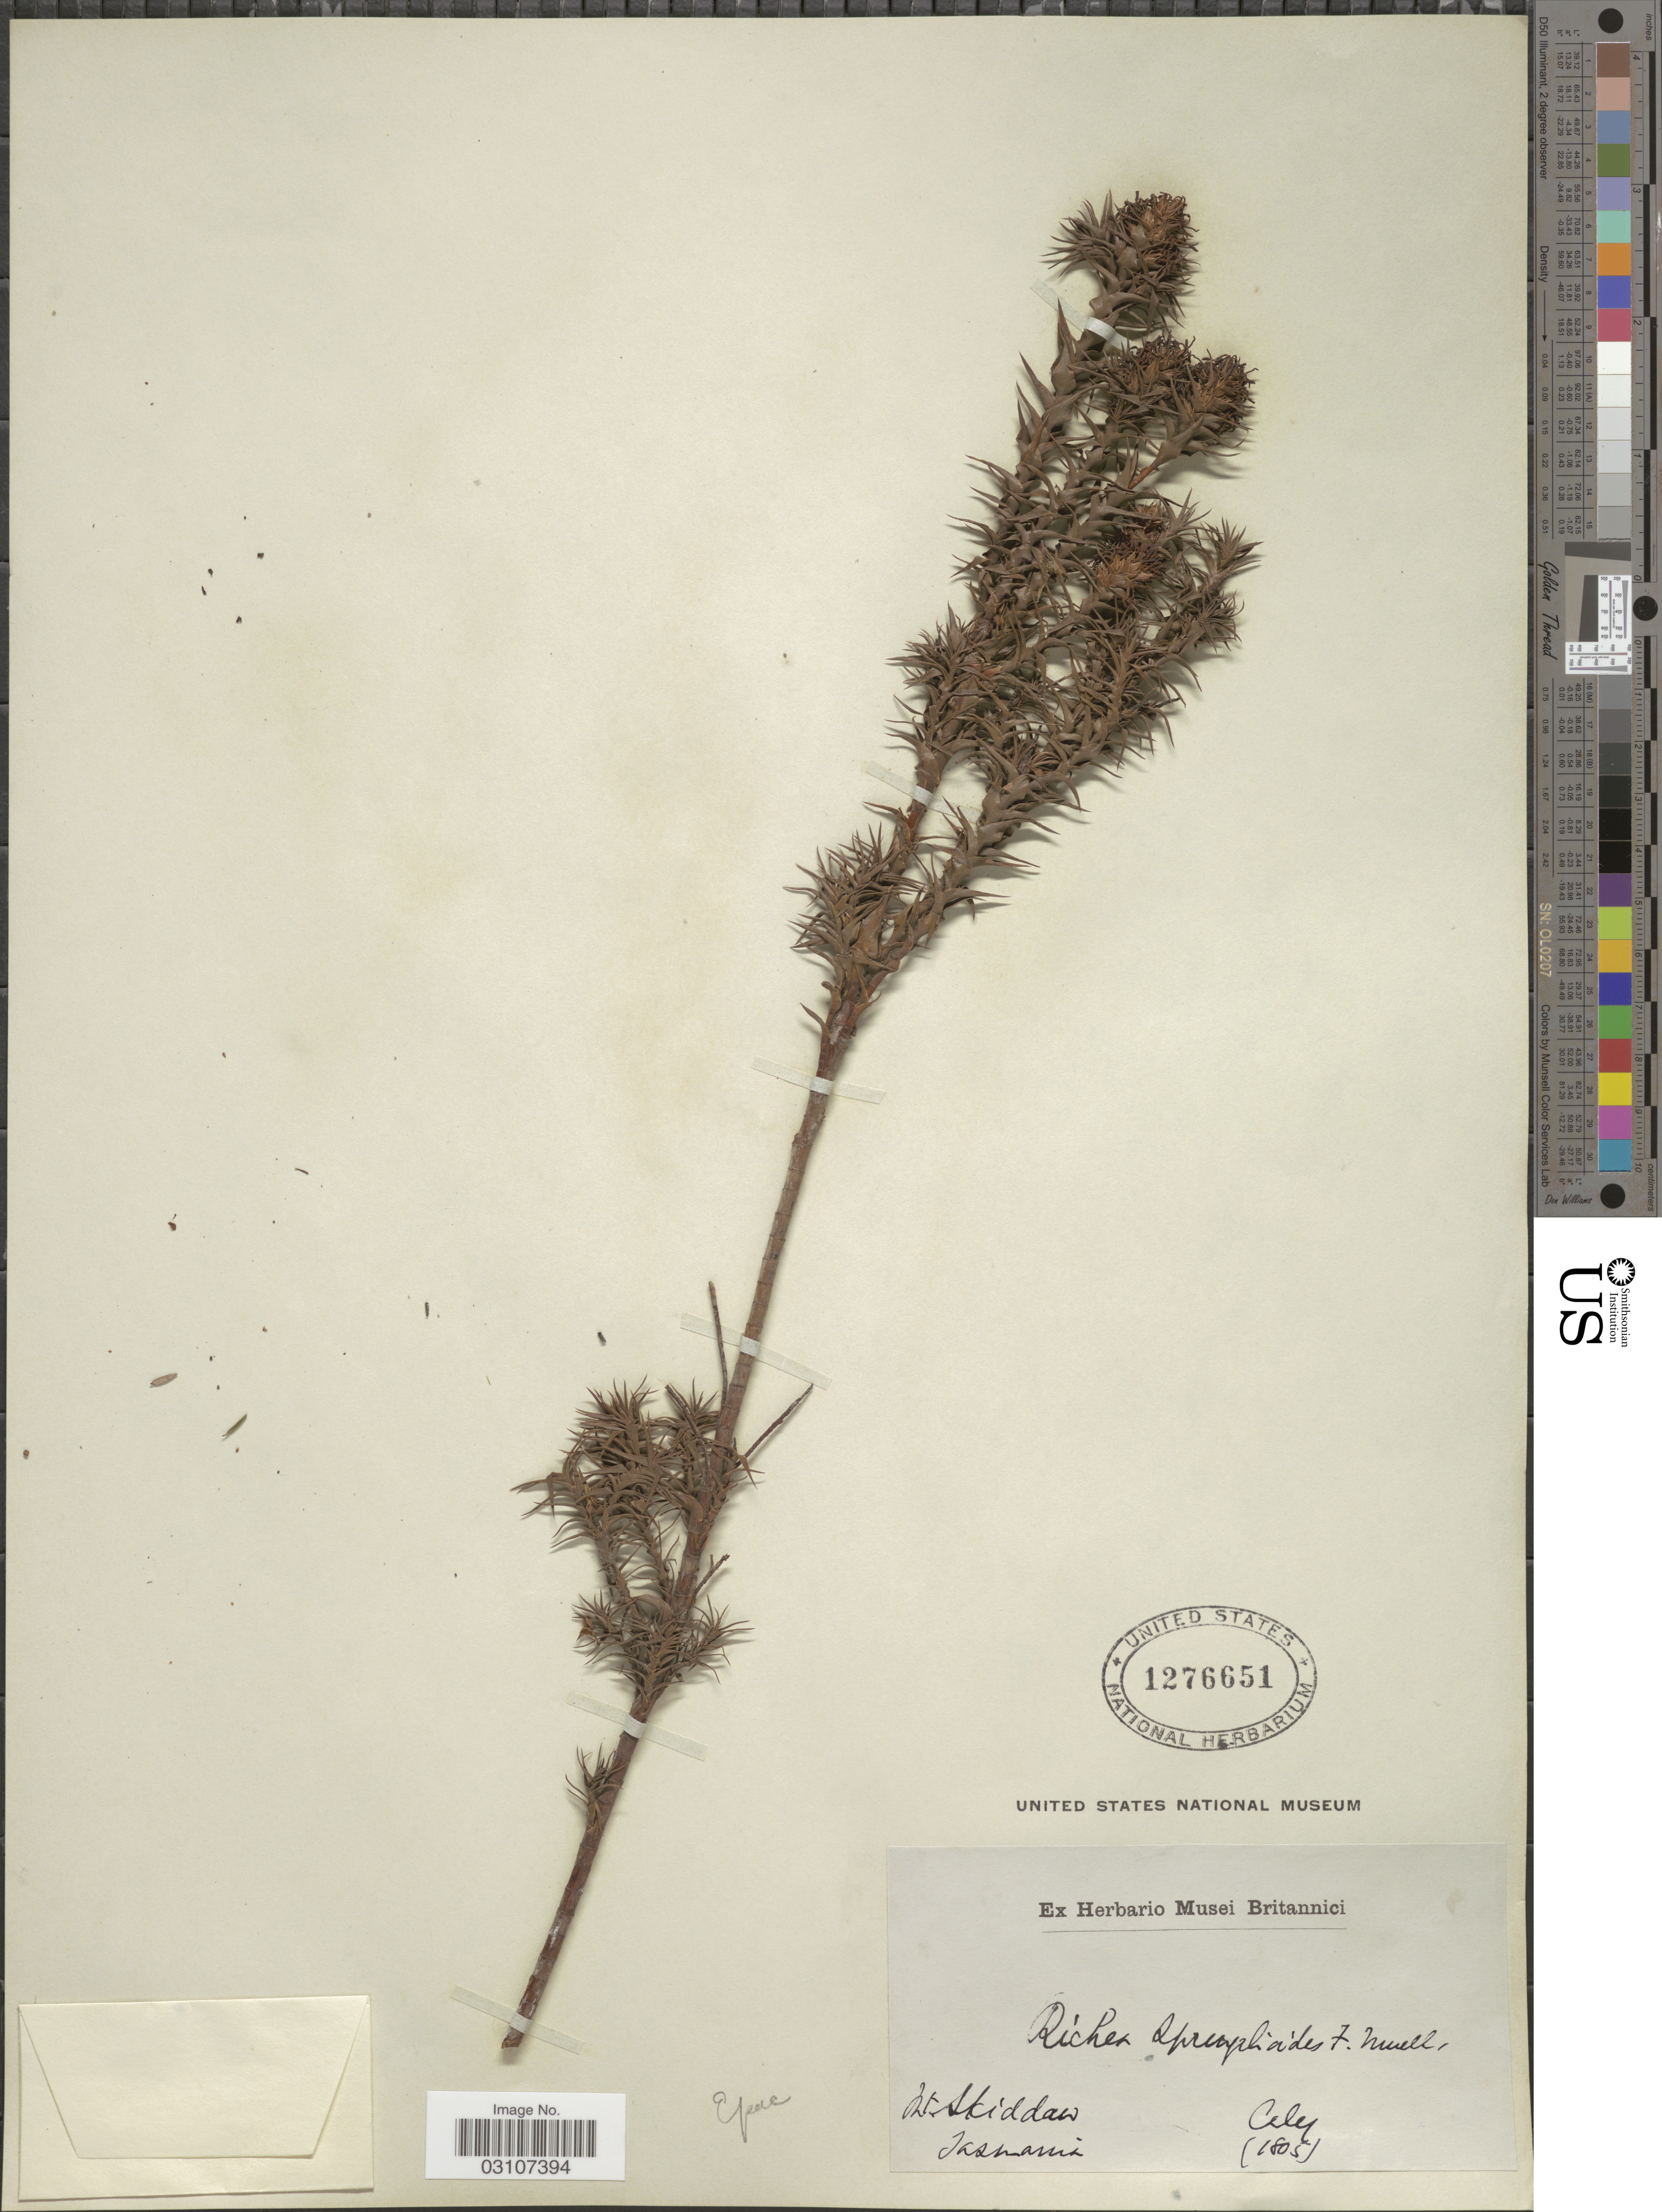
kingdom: Plantae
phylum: Tracheophyta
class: Magnoliopsida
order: Ericales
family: Ericaceae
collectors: -. Caley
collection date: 1805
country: Australia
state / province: Tasmania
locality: Mt. Skiddaw.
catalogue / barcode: US 1276651